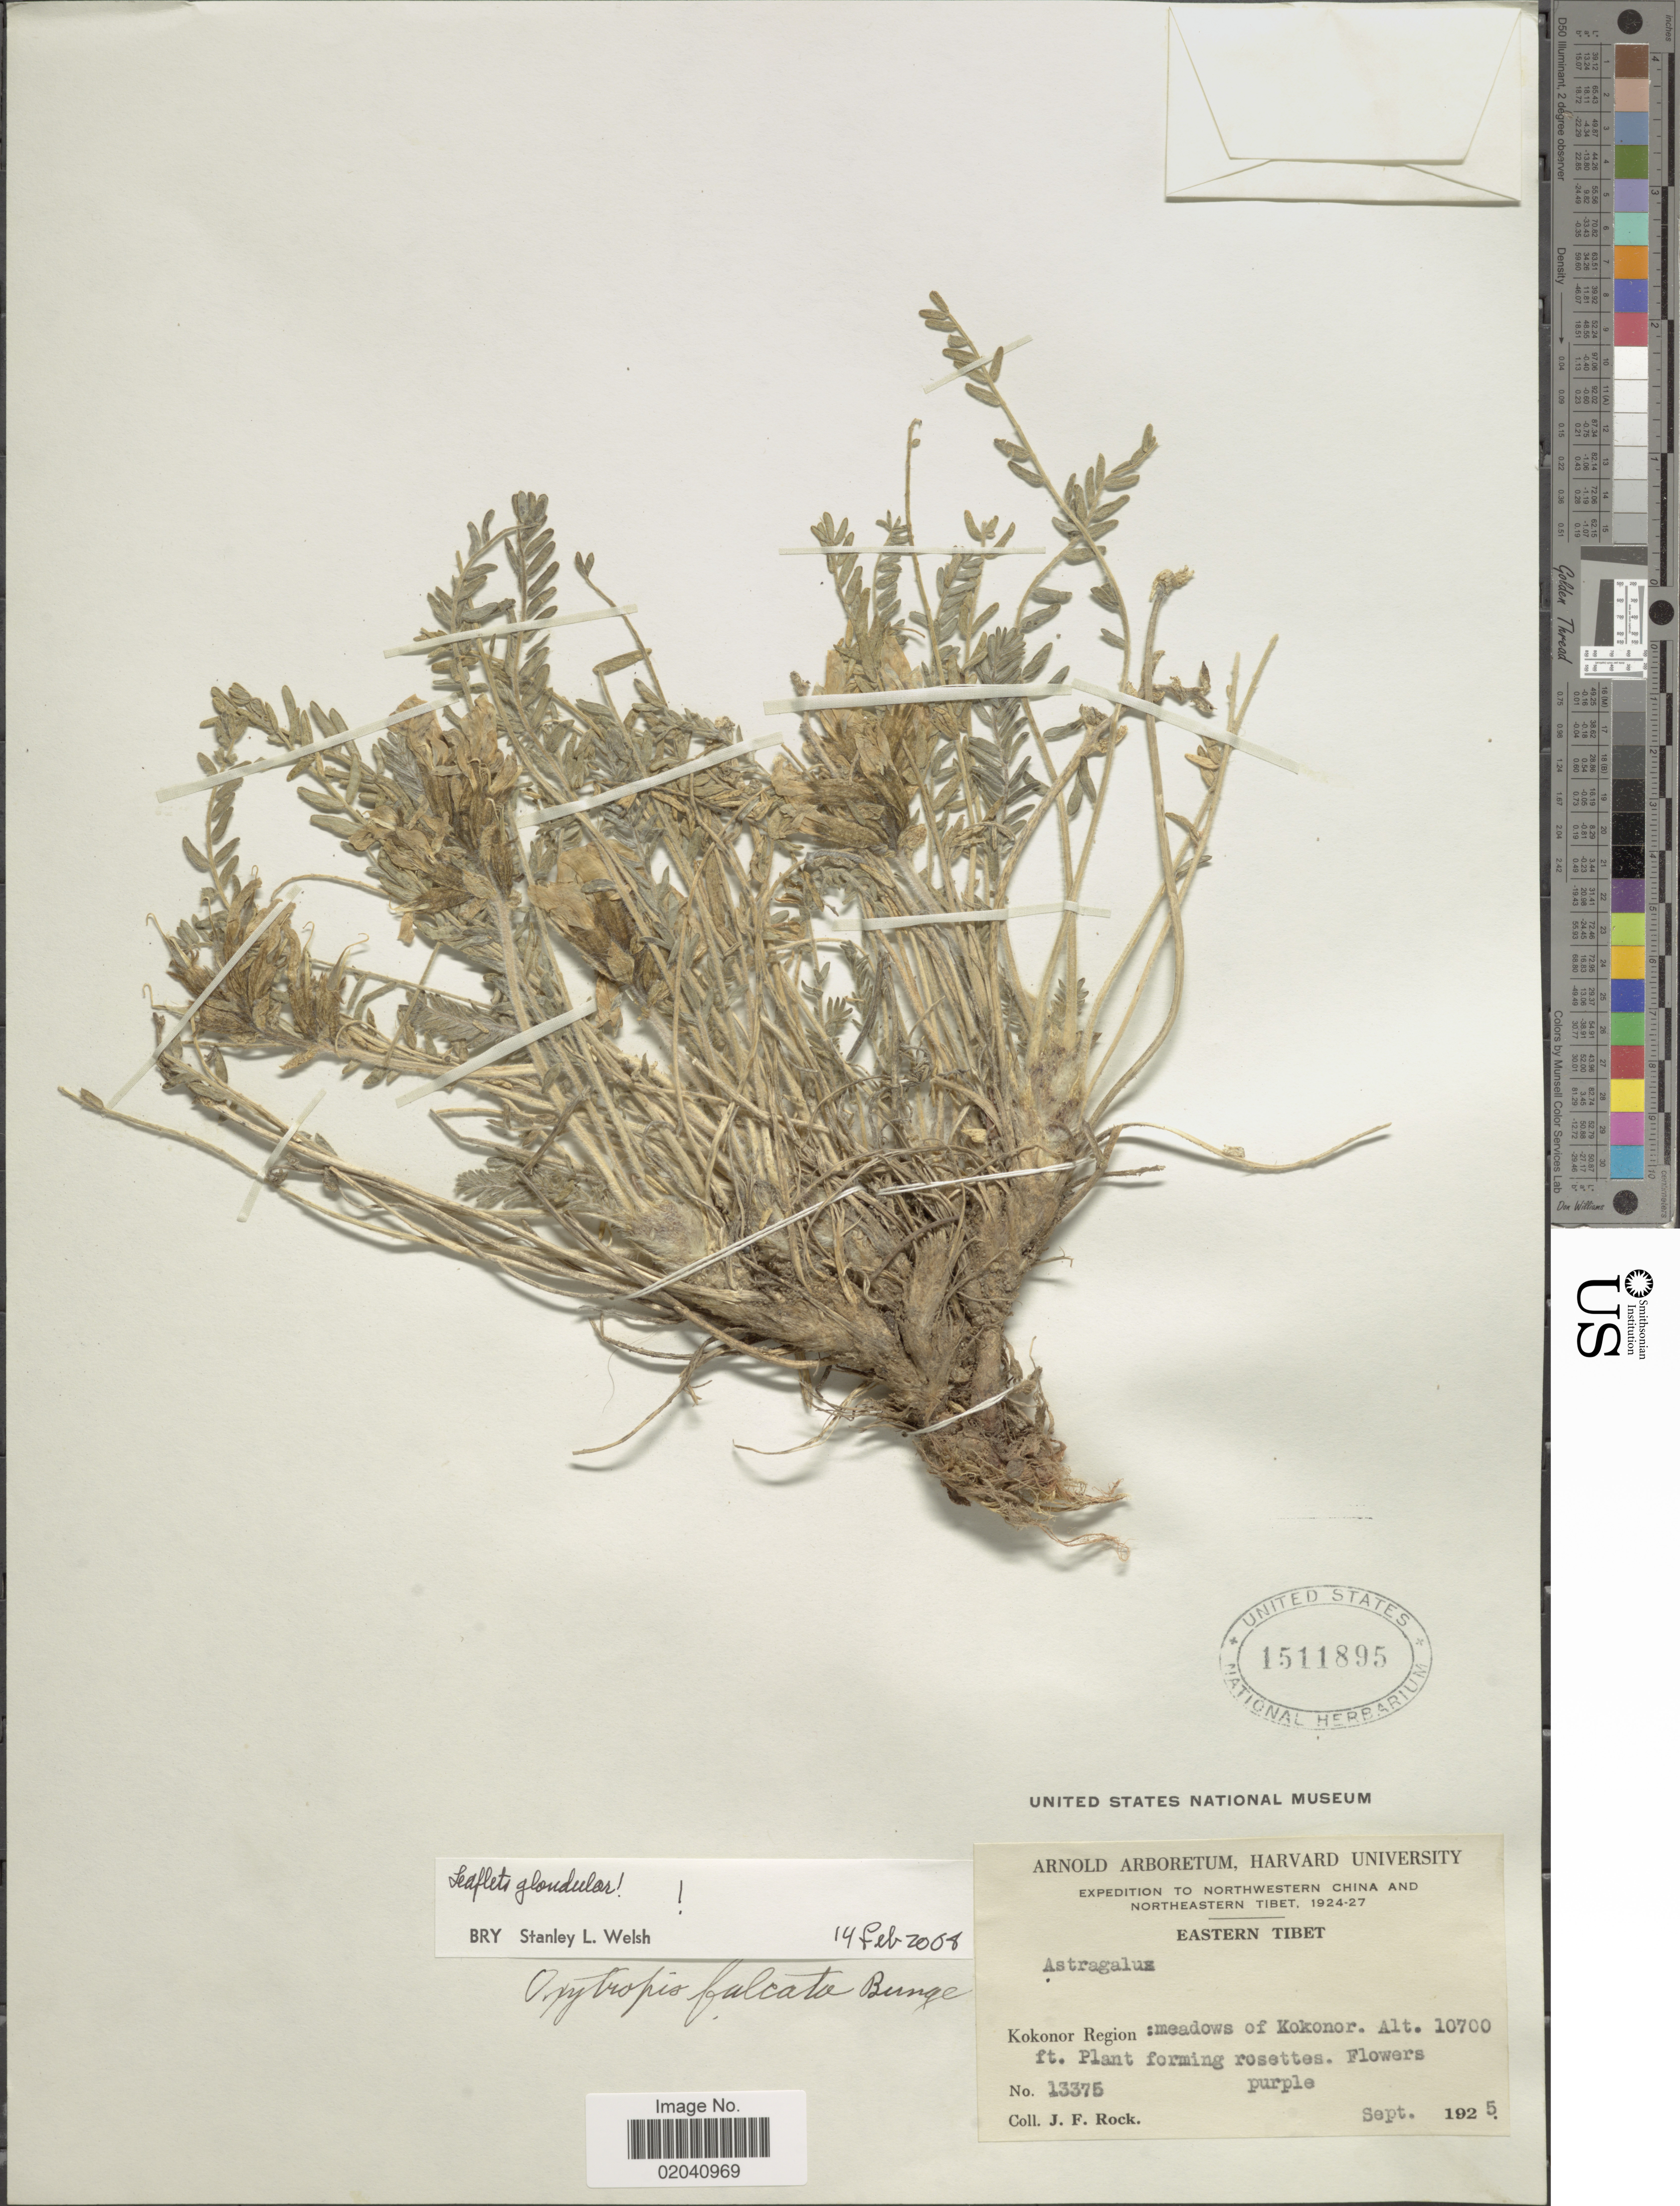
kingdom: Plantae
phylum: Tracheophyta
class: Magnoliopsida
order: Fabales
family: Fabaceae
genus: Oxytropis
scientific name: Oxytropis falcata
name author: Bunge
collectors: J. Rock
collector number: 13375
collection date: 1925-09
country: China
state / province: Xizang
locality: Eastern Tibet, Konkonor Region: meadows of Kokonor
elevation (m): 3261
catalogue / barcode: US 1511895